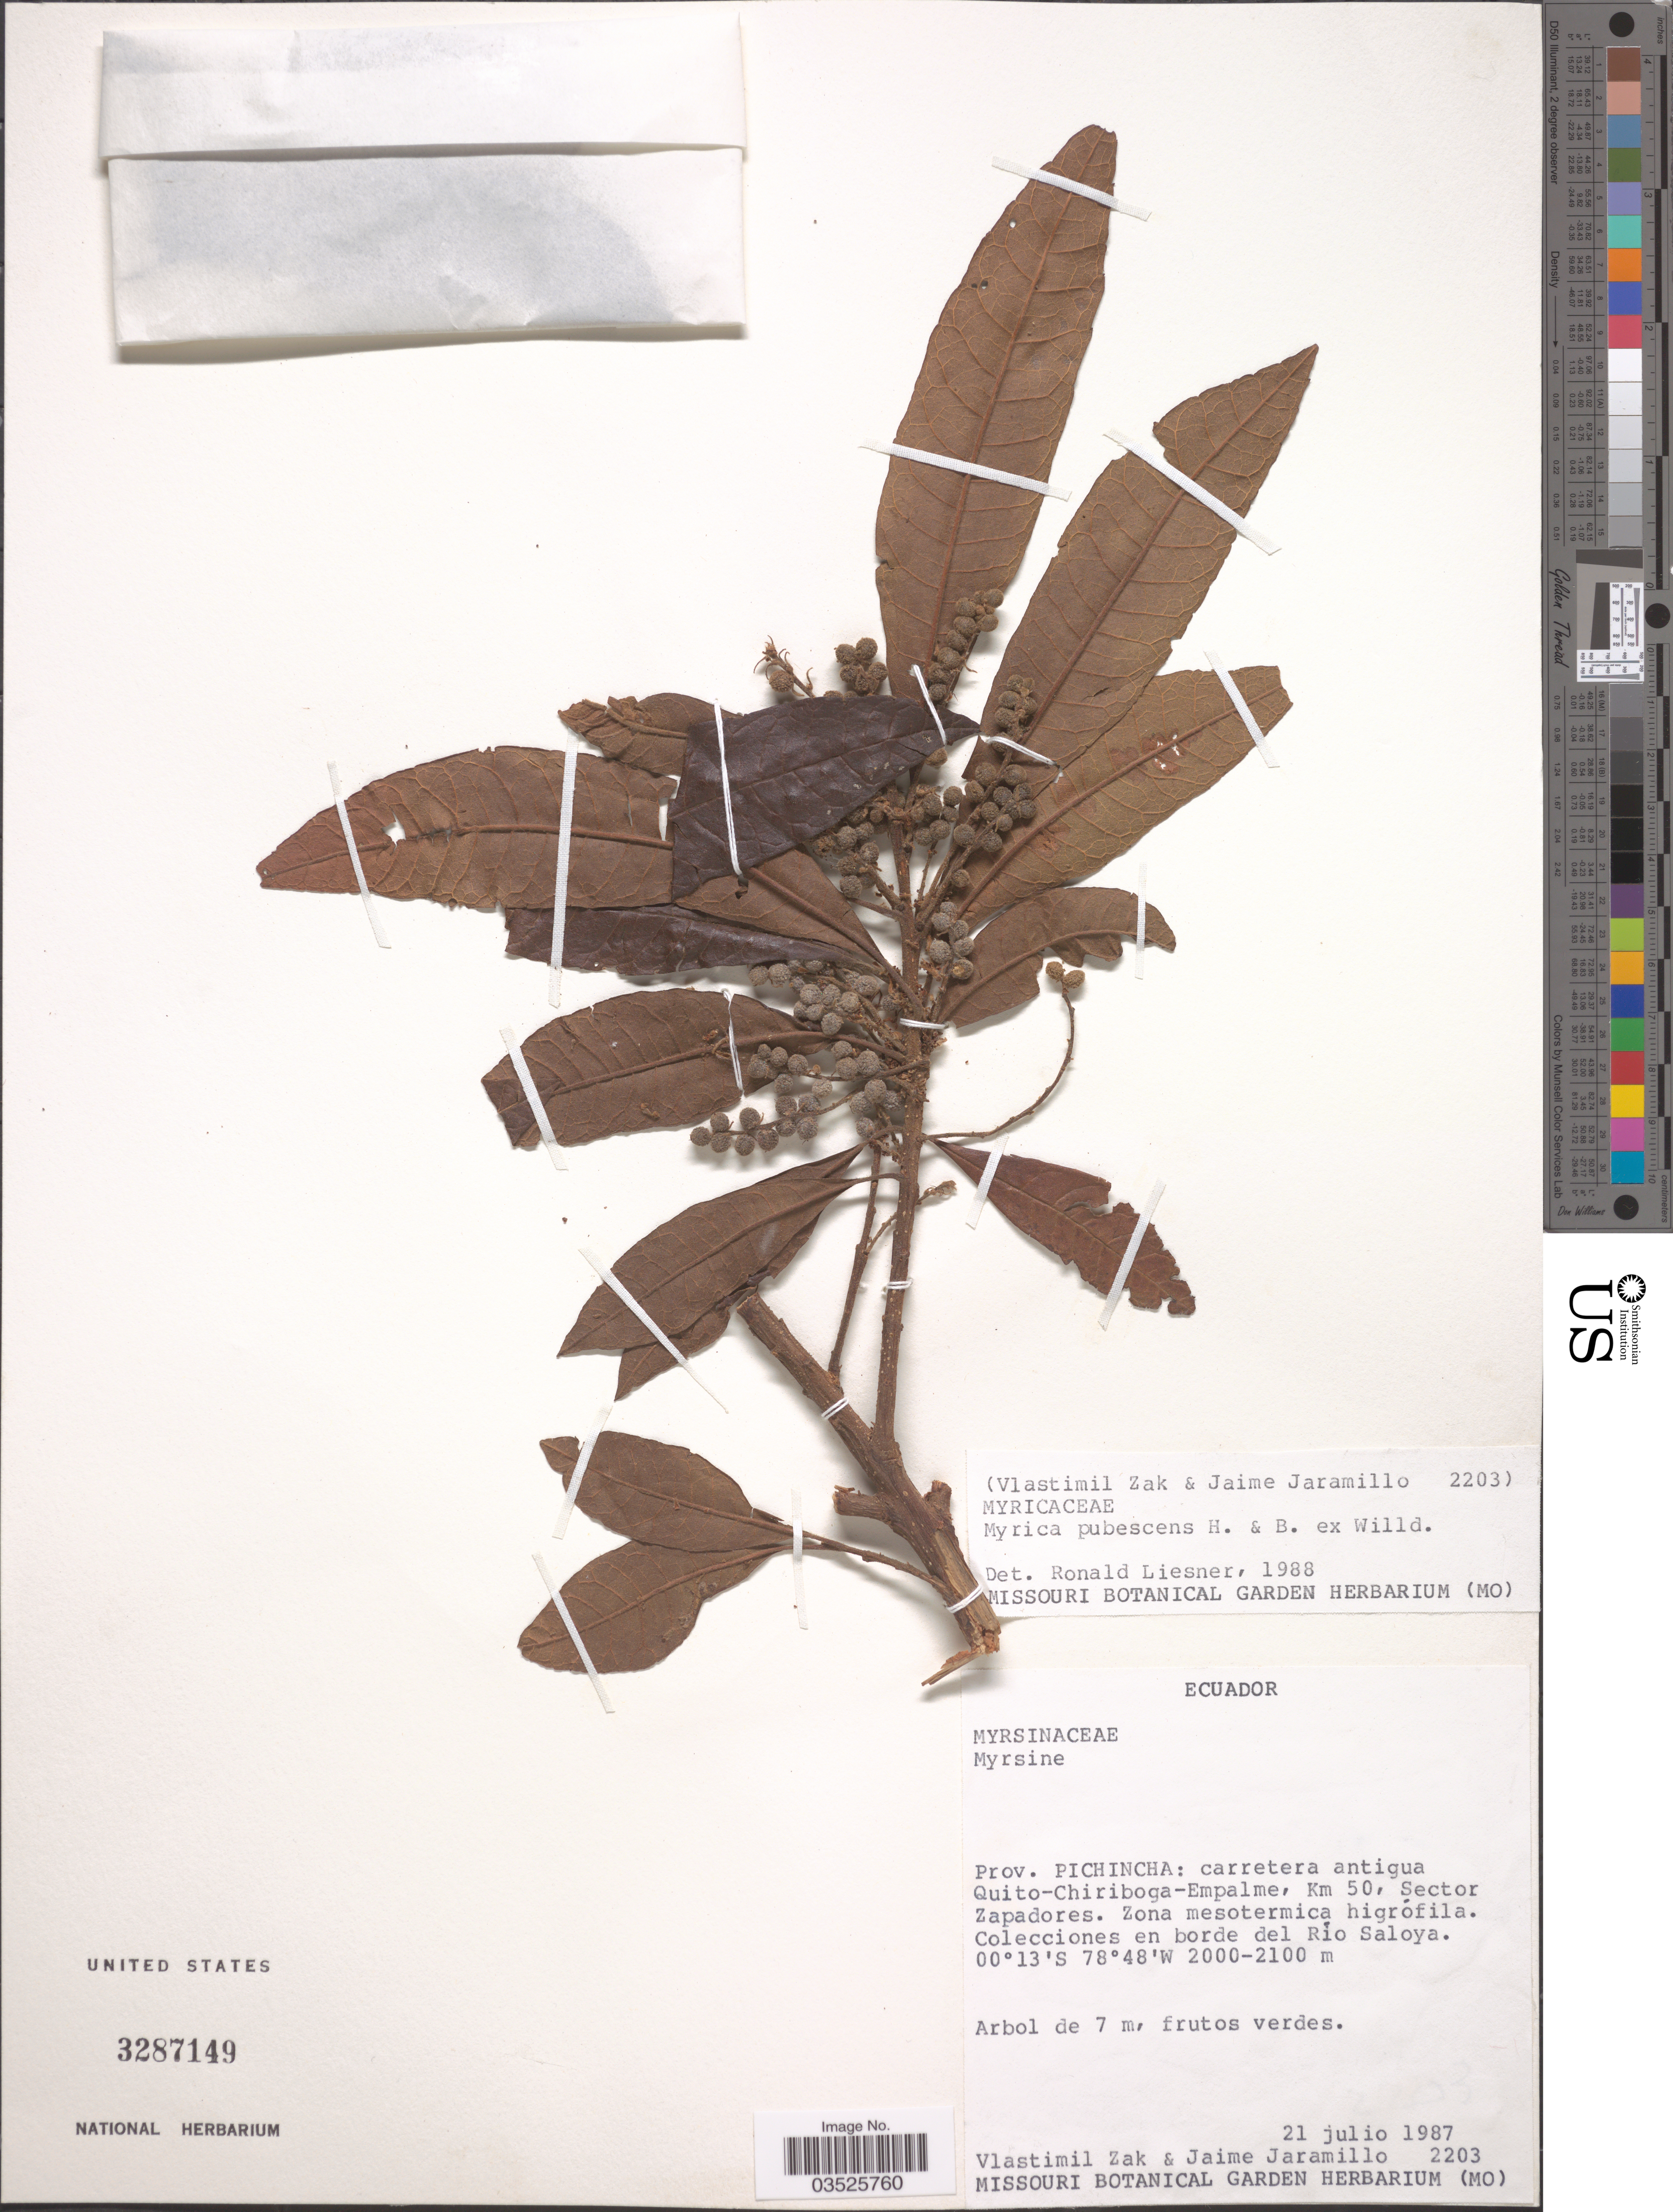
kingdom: Plantae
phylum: Tracheophyta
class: Magnoliopsida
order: Fagales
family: Myricaceae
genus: Morella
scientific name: Morella pubescens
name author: (Humb. & Bonpl. ex Willd.) Wilbur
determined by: Strong, M. T., (US), Smithsonian Institution - National Museum of Natural History (UNITED STATES)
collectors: V. Zak & J. Jaramillo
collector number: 2203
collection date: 1987-07-21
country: Ecuador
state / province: Pichincha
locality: Carretera antigua Quito-Chiriboga-Empalme, Km 50, Sector Zapadores. Zona mesotermica higrófila. Colecciones en borde del Río Saloya.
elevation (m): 2000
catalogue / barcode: US 3287149